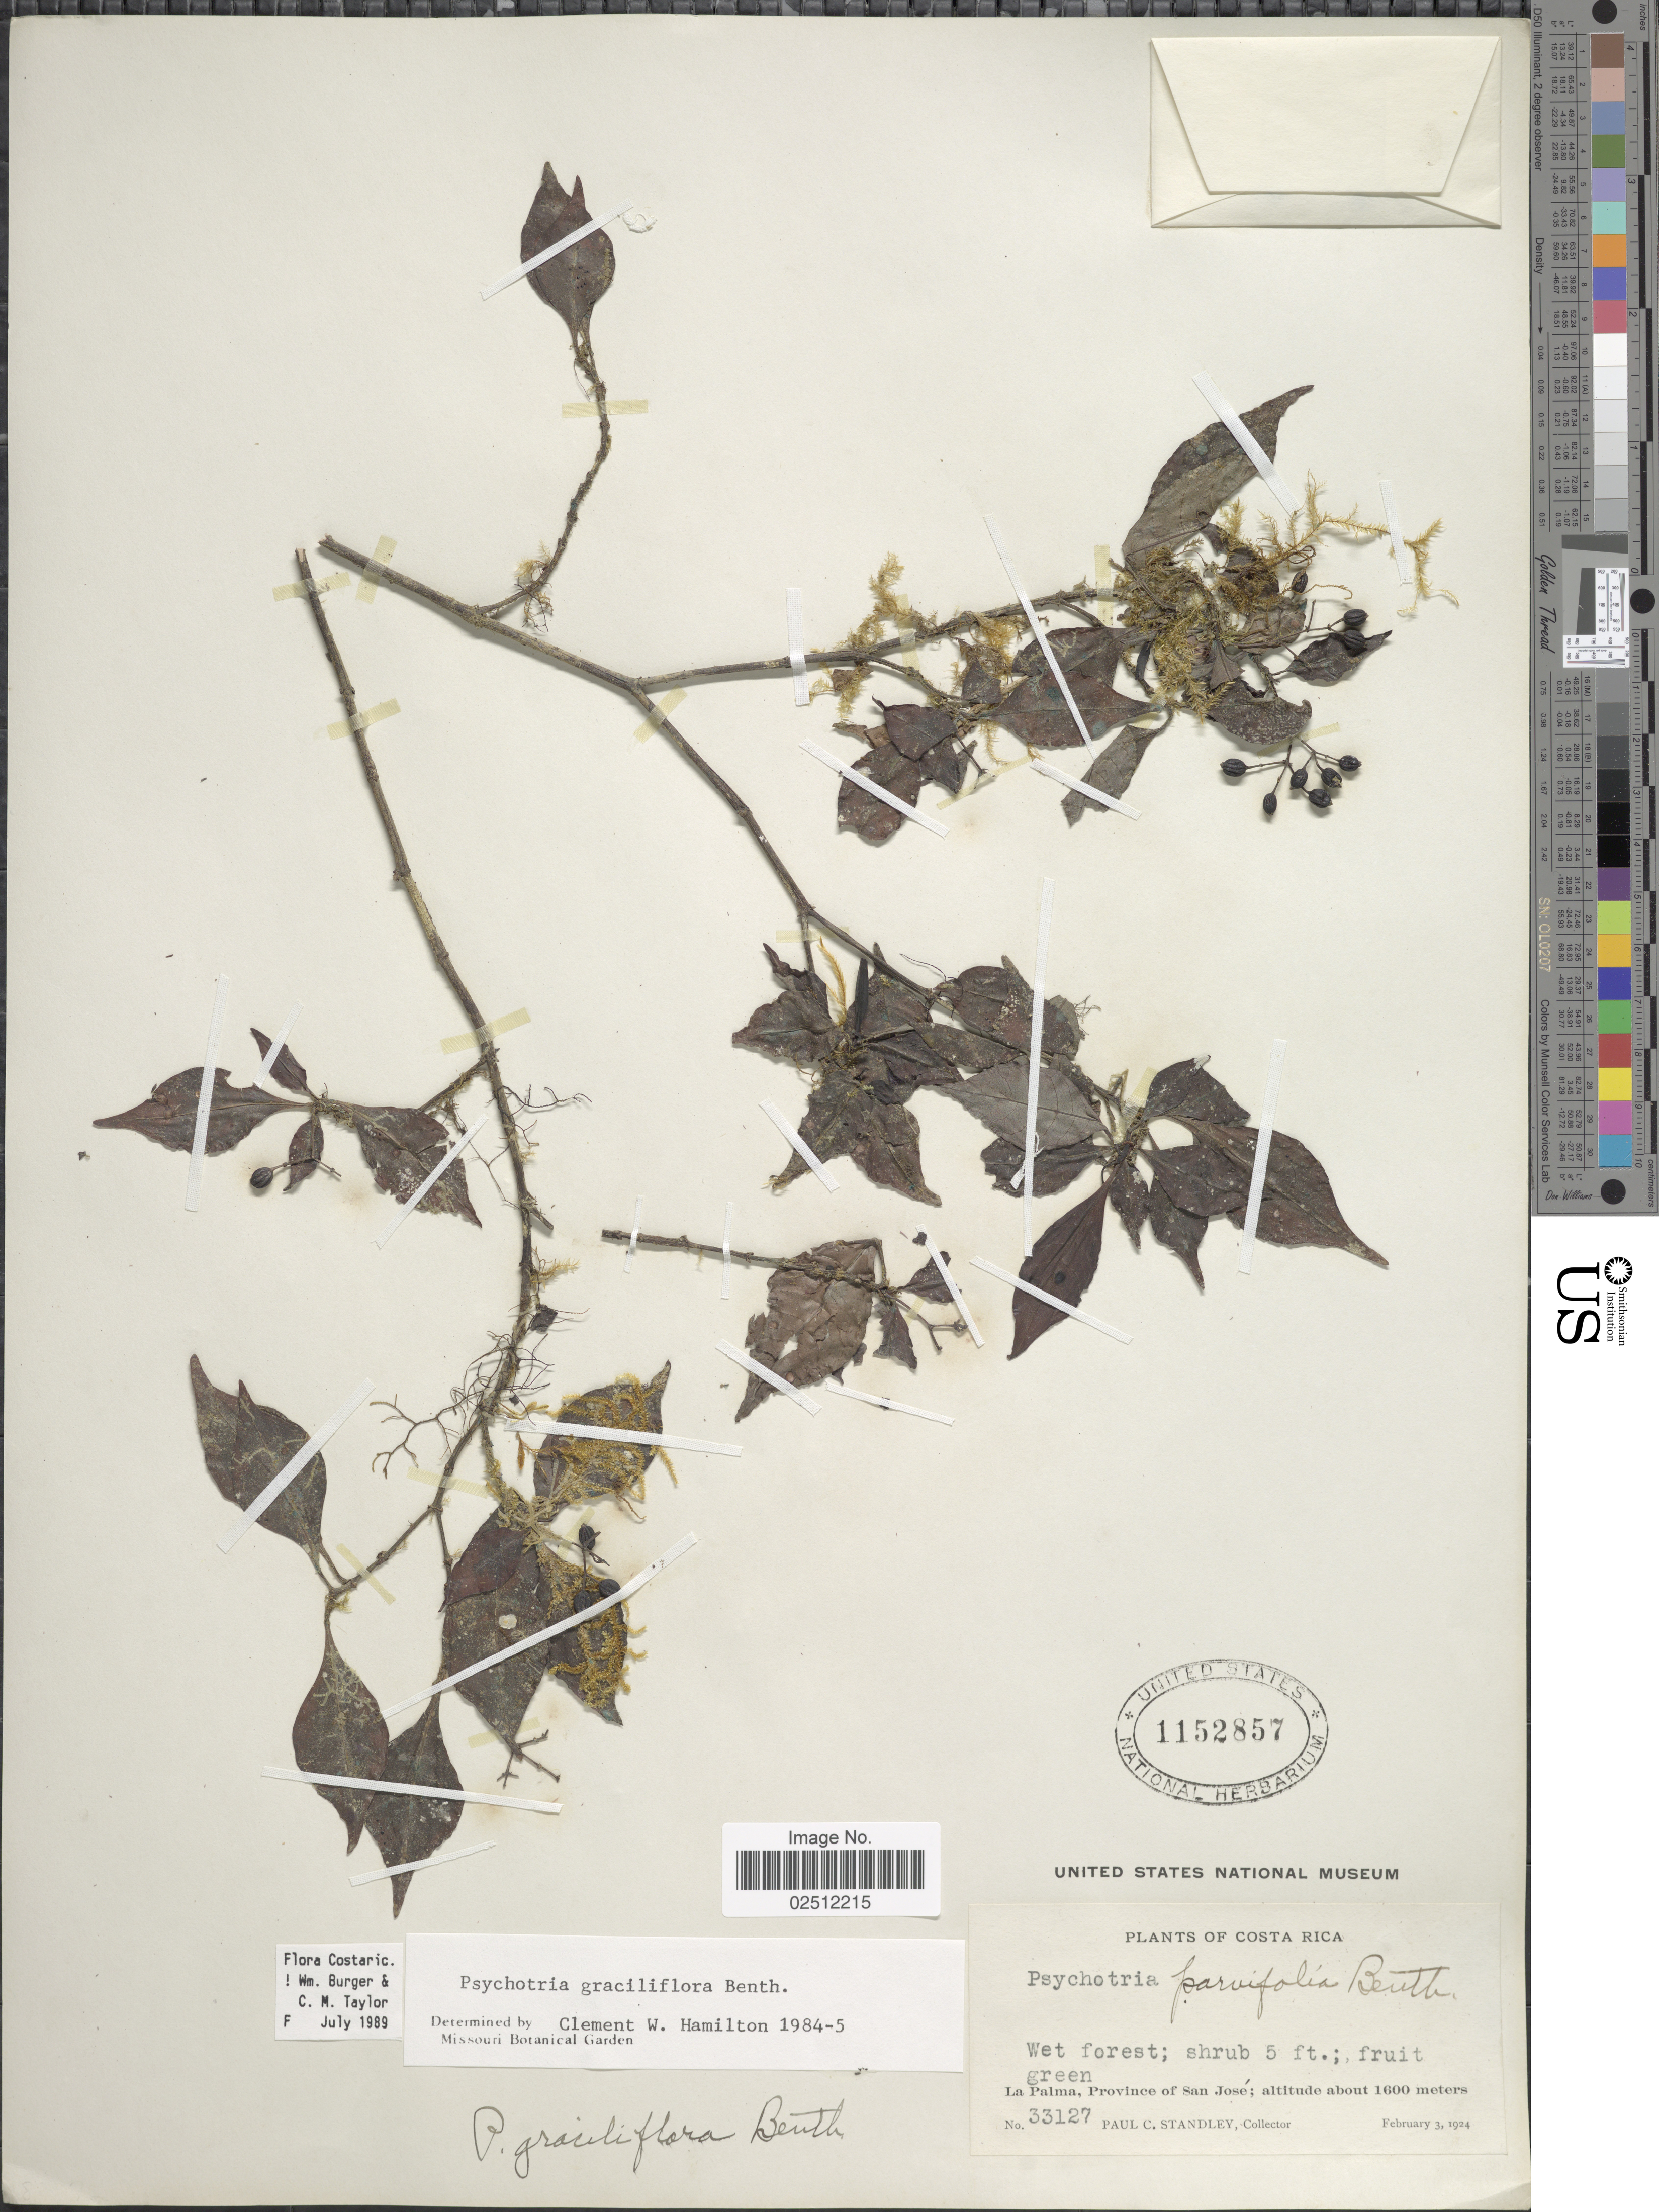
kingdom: Plantae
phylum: Tracheophyta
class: Magnoliopsida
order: Gentianales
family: Rubiaceae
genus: Psychotria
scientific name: Psychotria graciliflora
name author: Benth.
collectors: P. C. Standley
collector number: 33127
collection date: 1924-02-03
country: Costa Rica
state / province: San José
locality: Wet forest; La Palma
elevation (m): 1600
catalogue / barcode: US 1152857